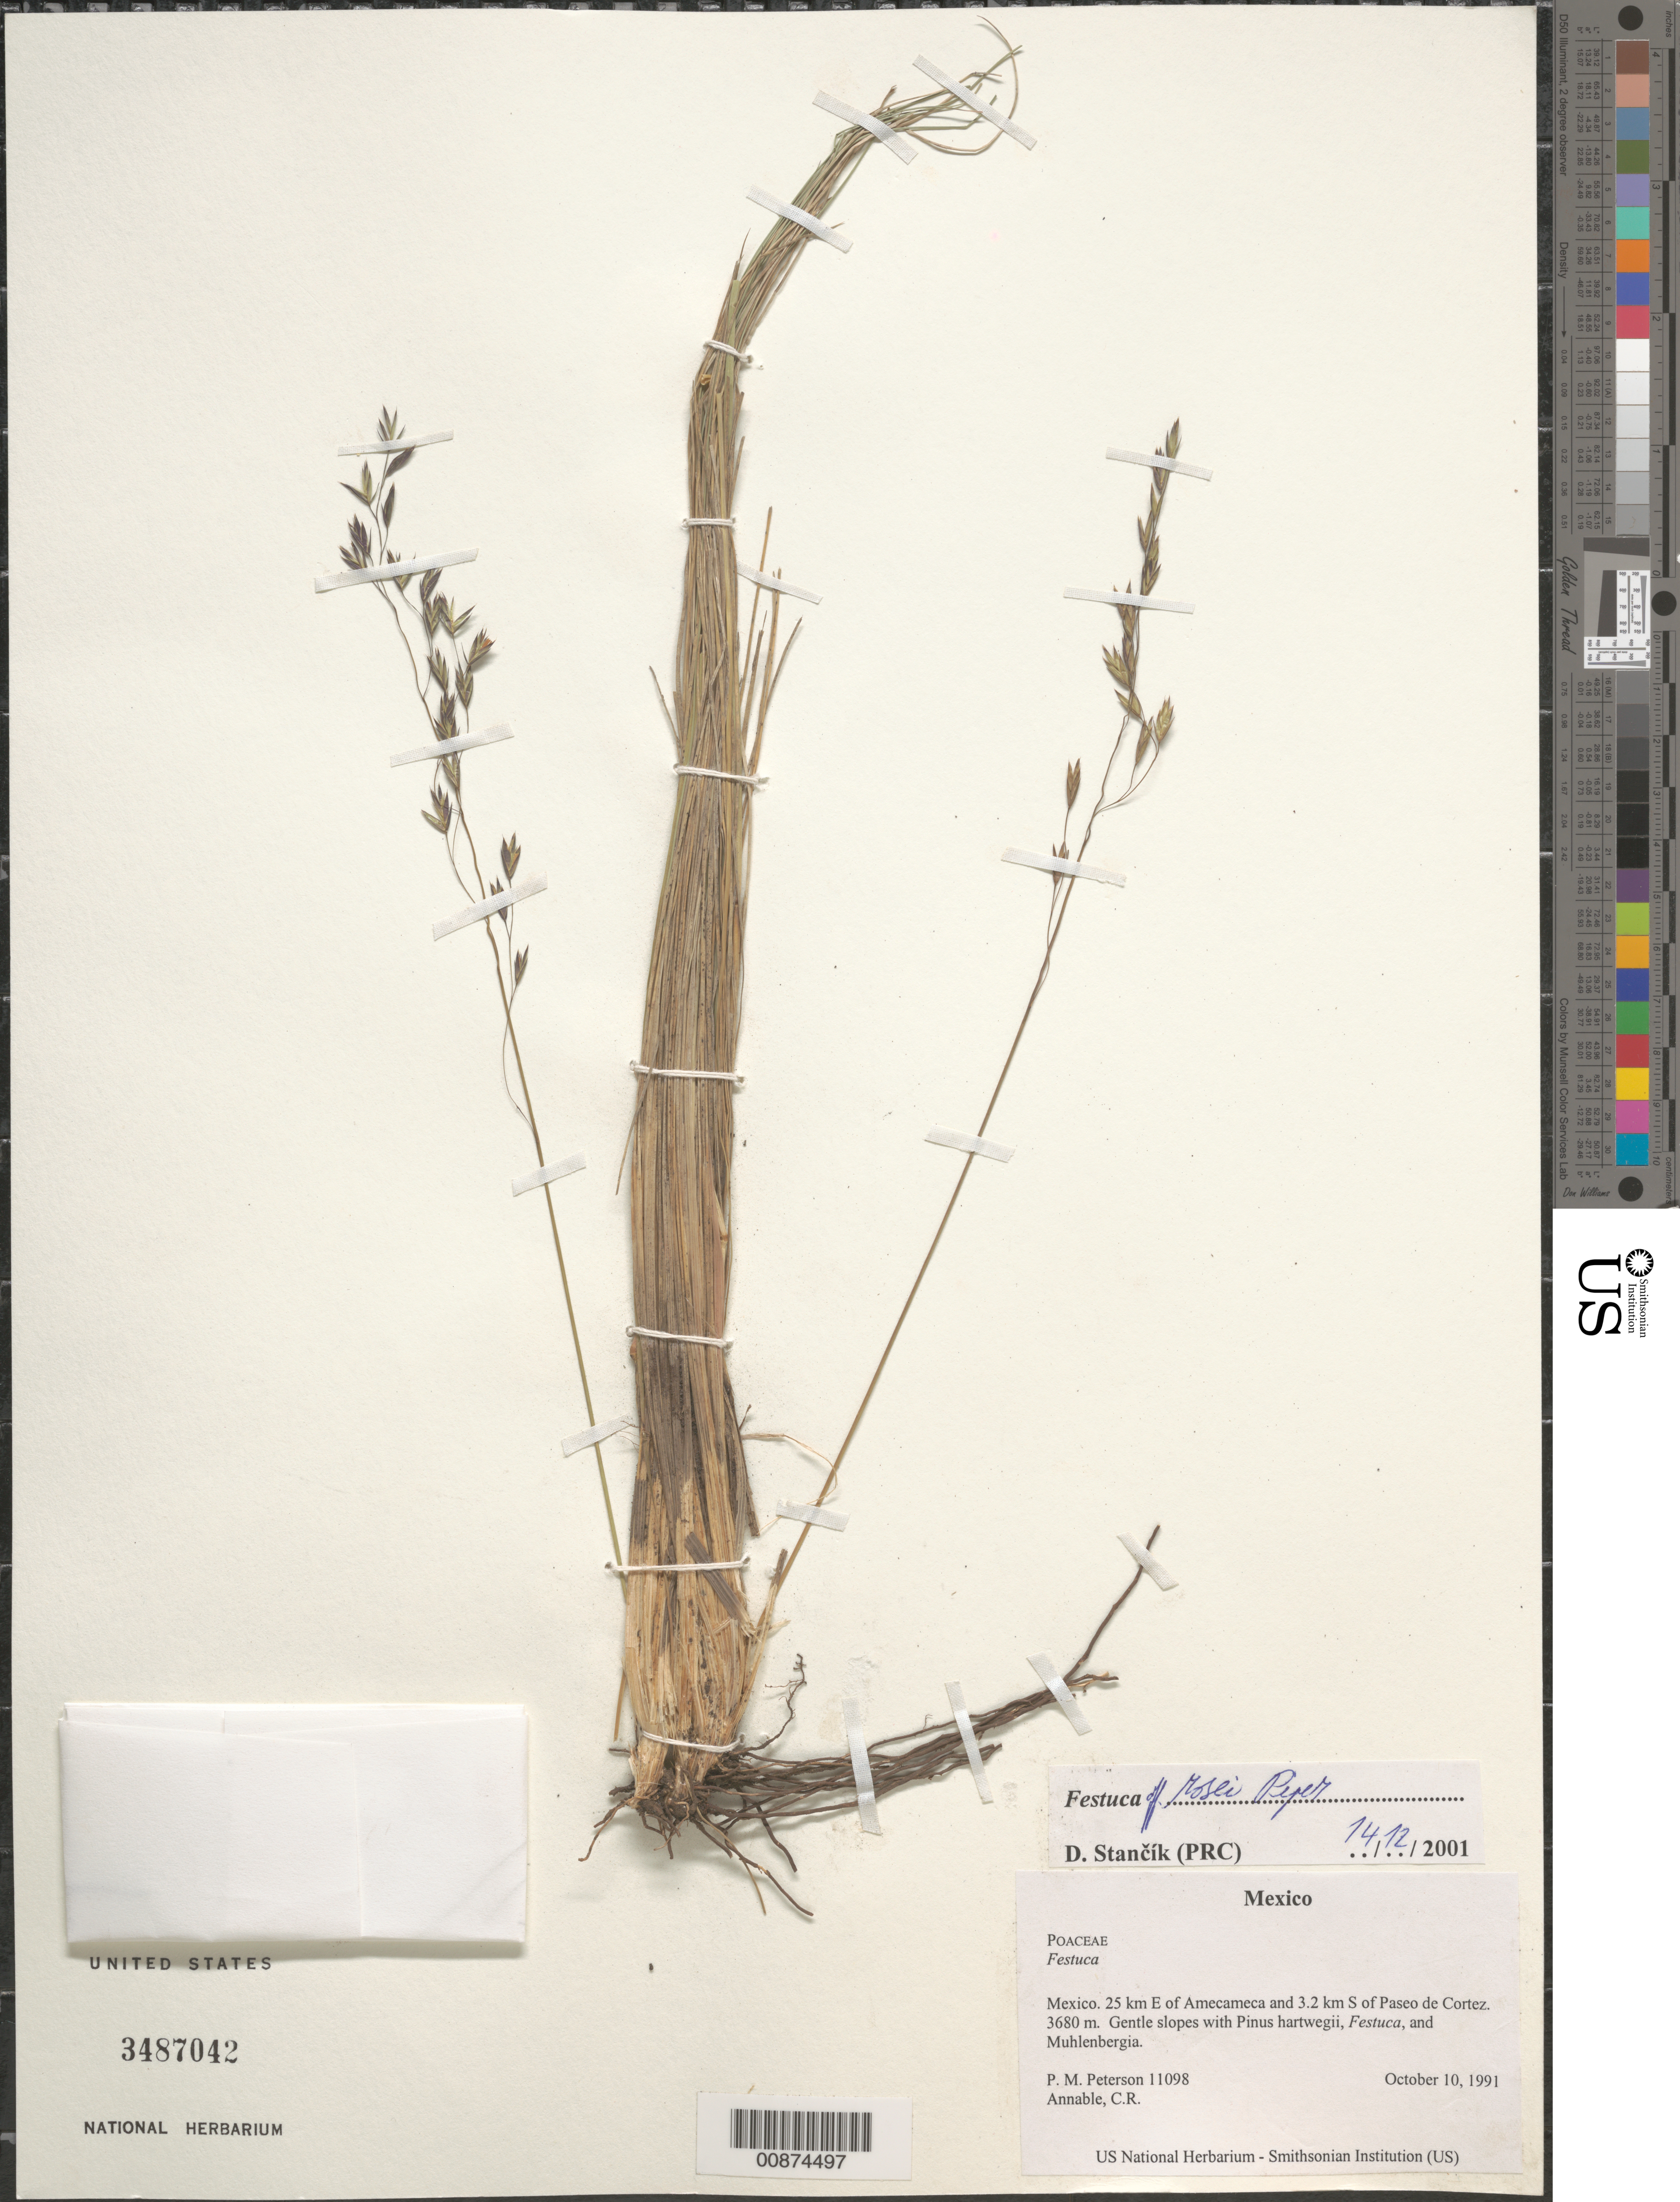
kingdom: Plantae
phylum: Tracheophyta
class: Liliopsida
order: Poales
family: Poaceae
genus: Festuca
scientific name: Festuca rosei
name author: Piper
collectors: P. M. Peterson & C. R. Annable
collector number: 11098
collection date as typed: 10 Oct 1991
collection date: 1991-10-10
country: Mexico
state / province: México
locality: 25 km E of Amecameca and 3.2 km S of Paseo de Cortez.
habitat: Gentle slopes with Pinus hartwegii, Festuca, and Muhlenbergia.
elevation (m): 3680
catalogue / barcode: US 3487042